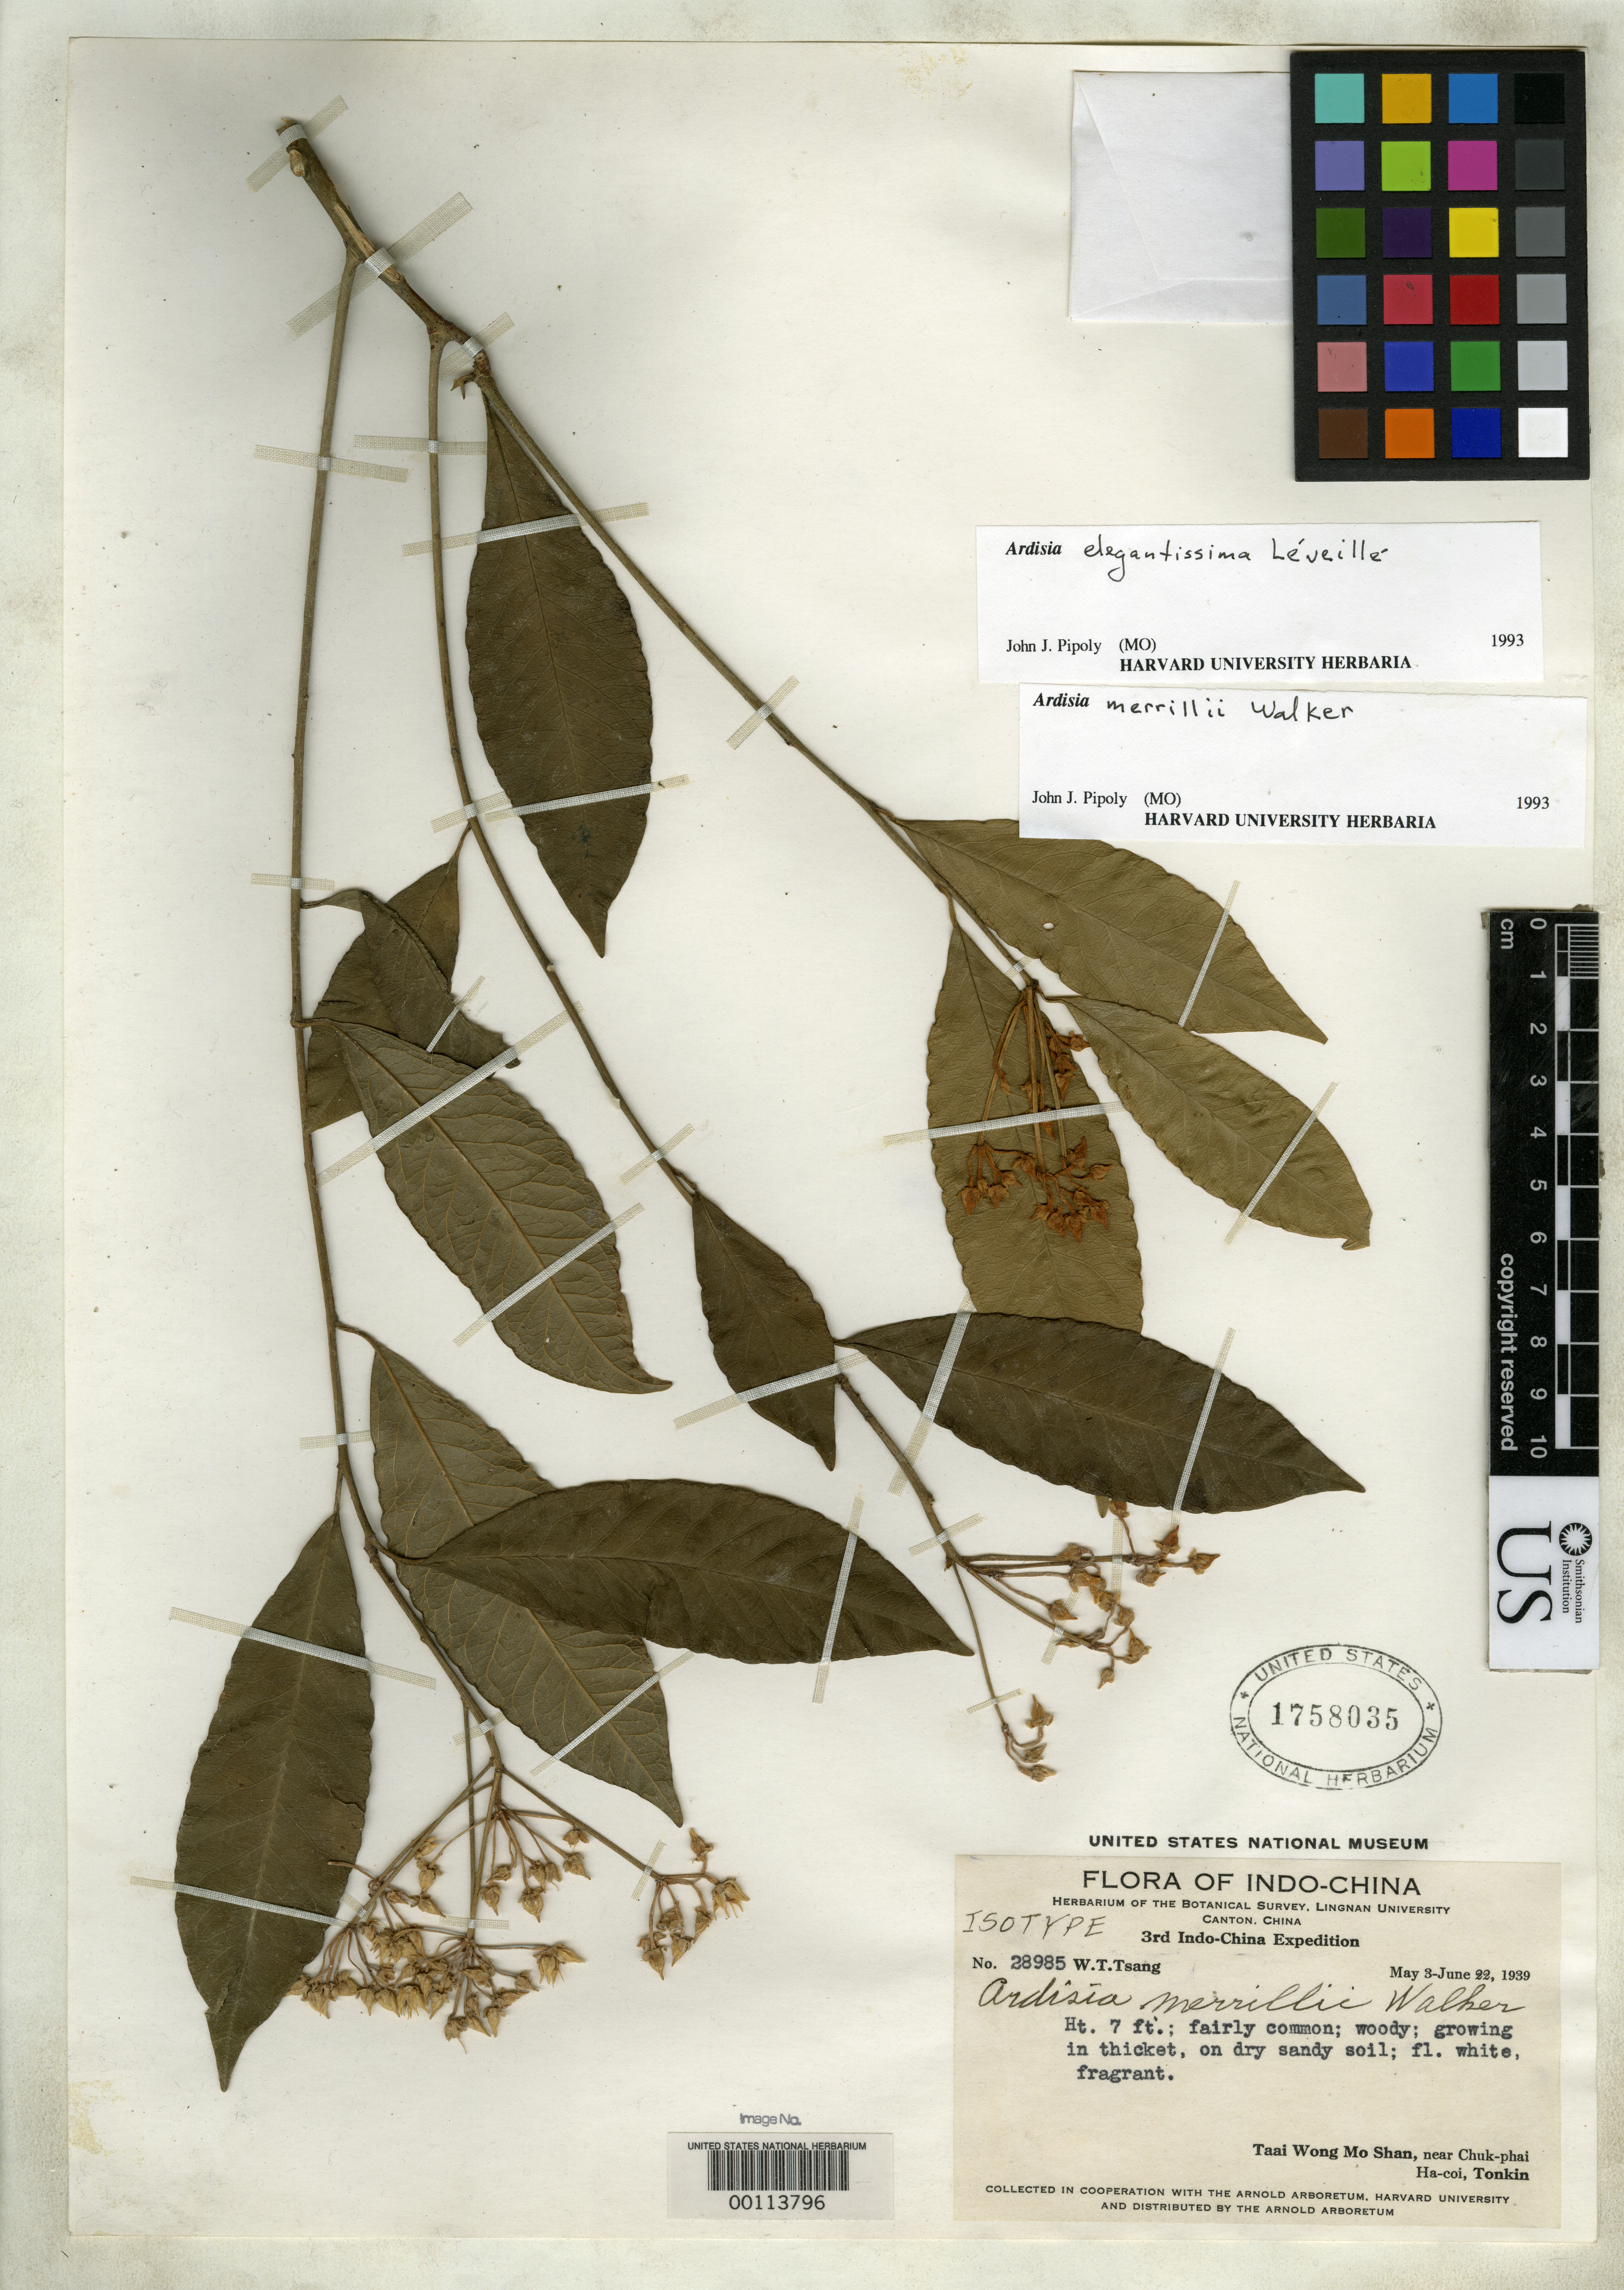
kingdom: Plantae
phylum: Tracheophyta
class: Magnoliopsida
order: Ericales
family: Primulaceae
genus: Ardisia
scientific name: Ardisia merrillii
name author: E. Walker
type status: Isotype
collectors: W. T. Tsang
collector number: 28985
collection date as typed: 03 May 1939 to 10 May 1939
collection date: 1939-05-03/1939-05-10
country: Vietnam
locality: Taai Wong Mo Shan, near Chuk-phai, ha-coi.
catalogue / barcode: US 1758035